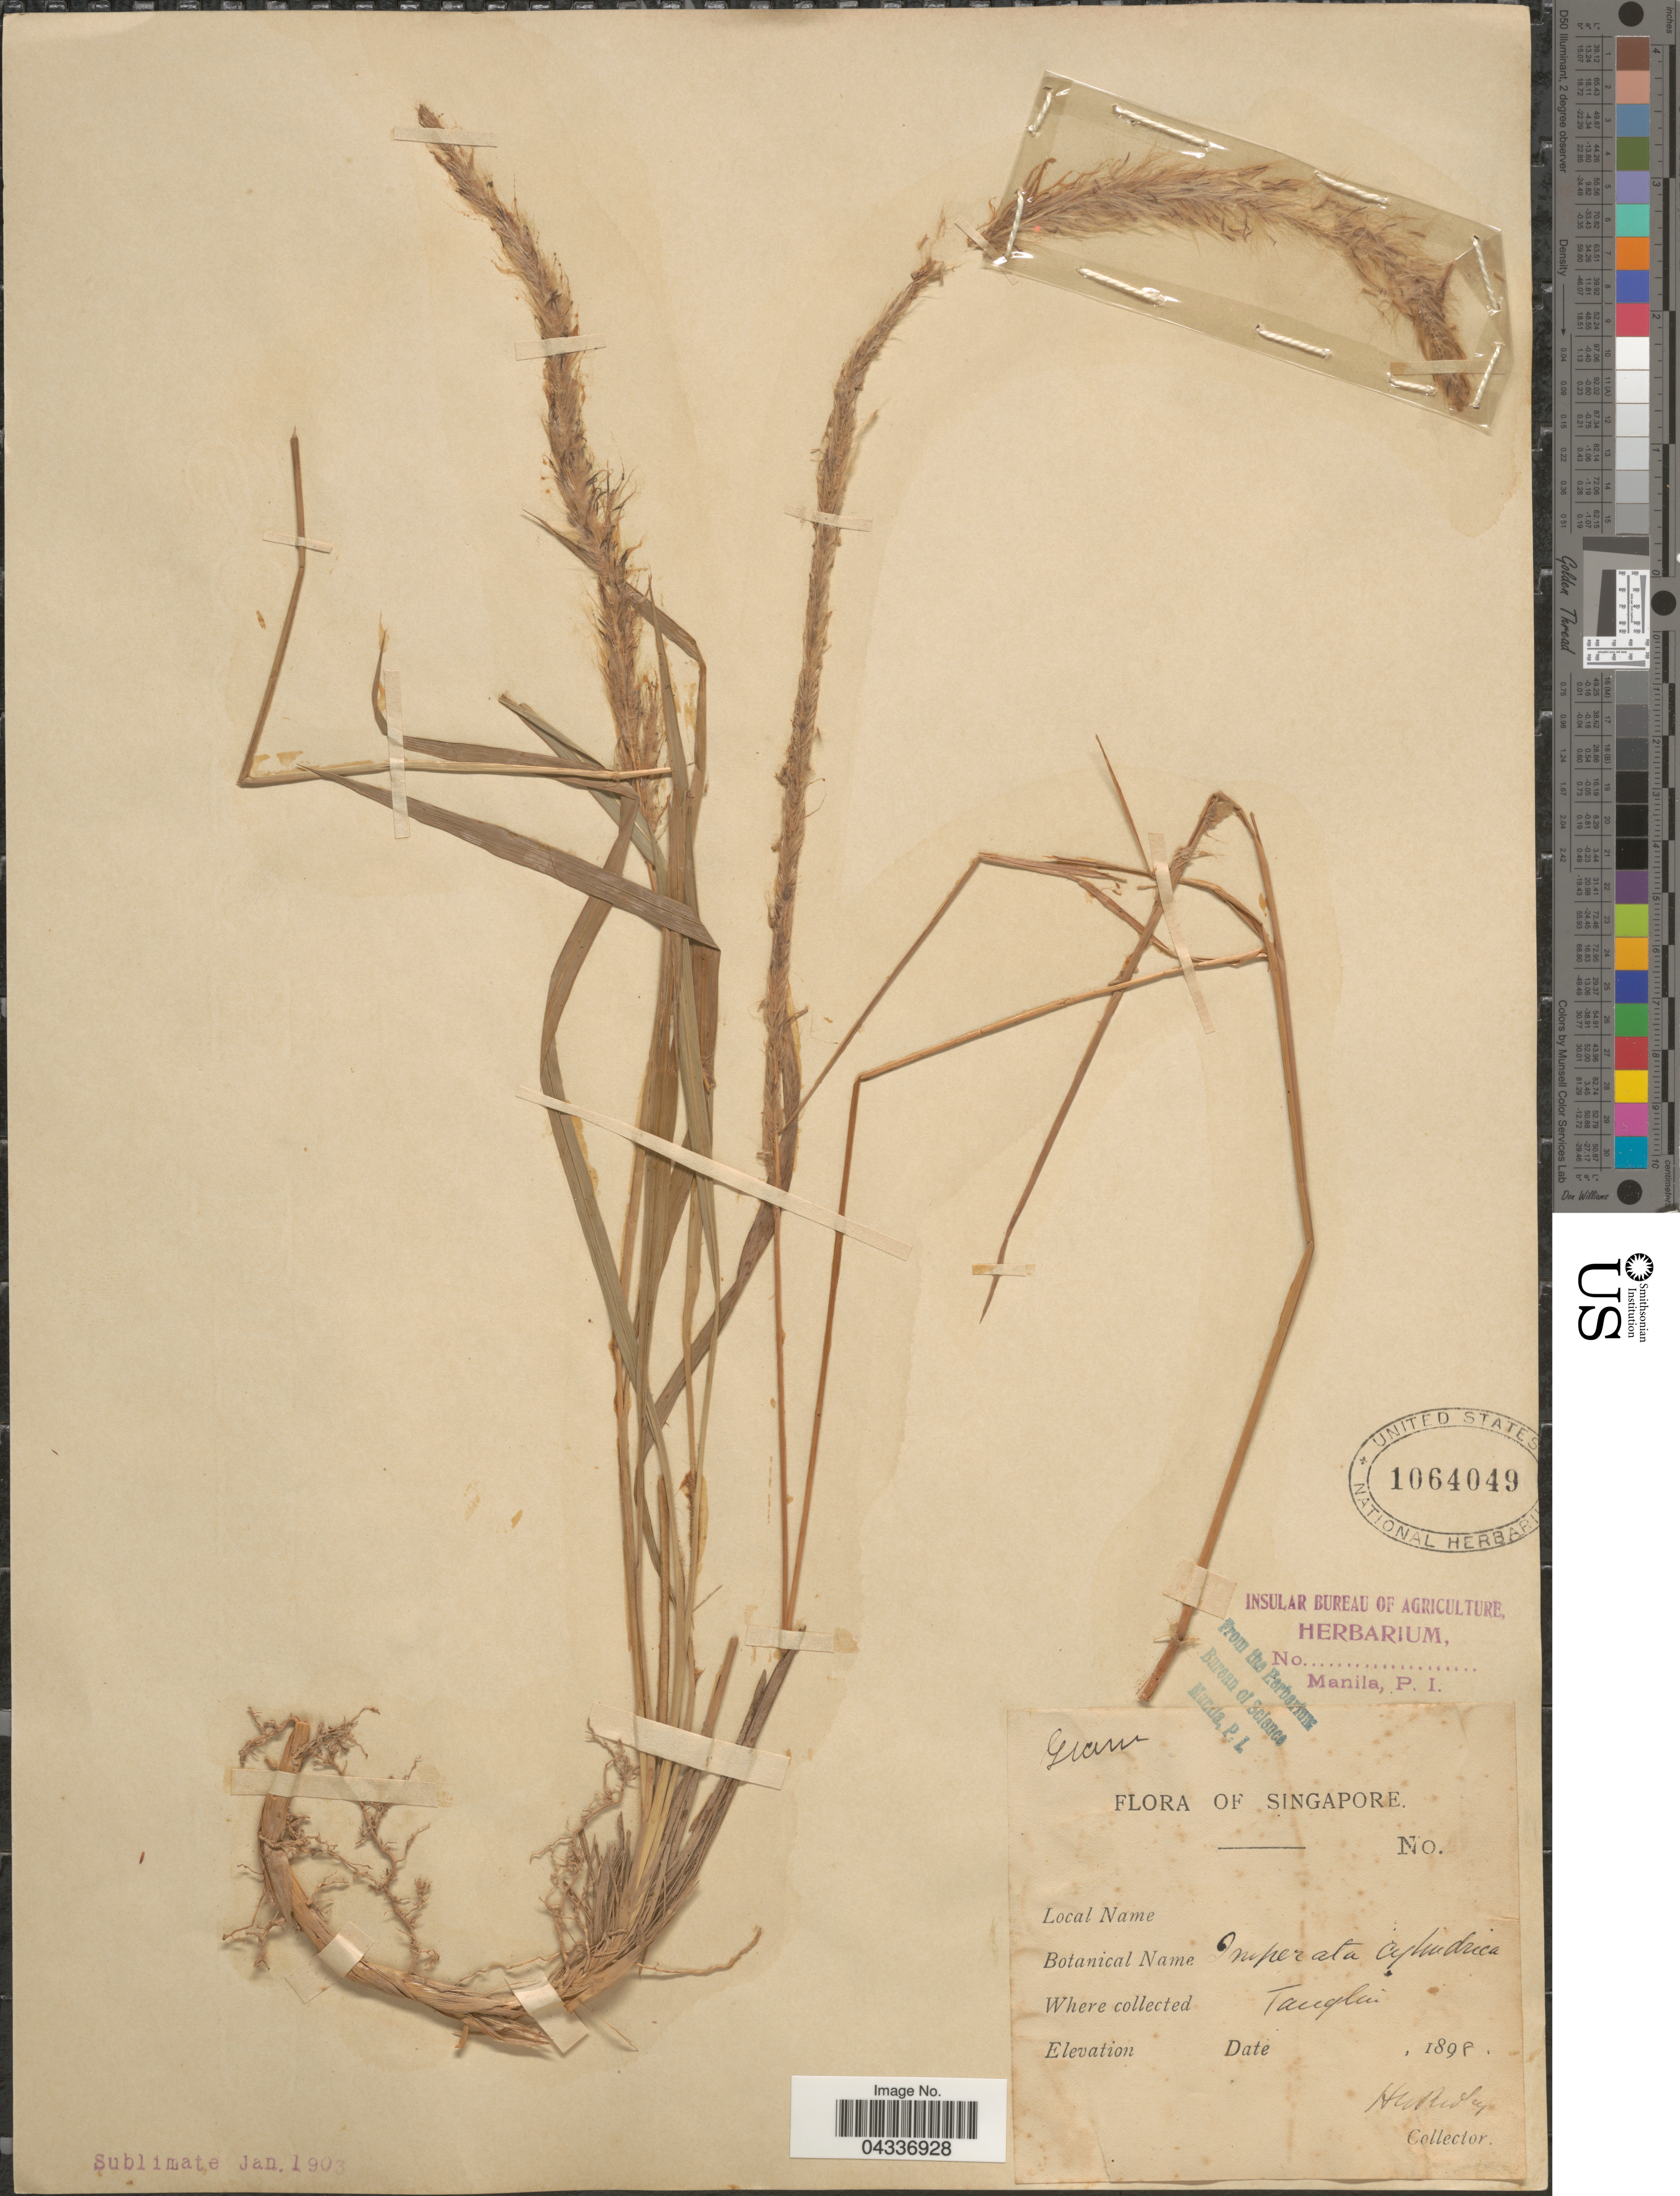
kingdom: Plantae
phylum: Tracheophyta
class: Liliopsida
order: Poales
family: Poaceae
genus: Imperata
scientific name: Imperata cylindrica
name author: (L.) P. Beauv.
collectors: H. Ridley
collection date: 1898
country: Singapore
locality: Tanglin.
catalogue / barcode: US 1064049